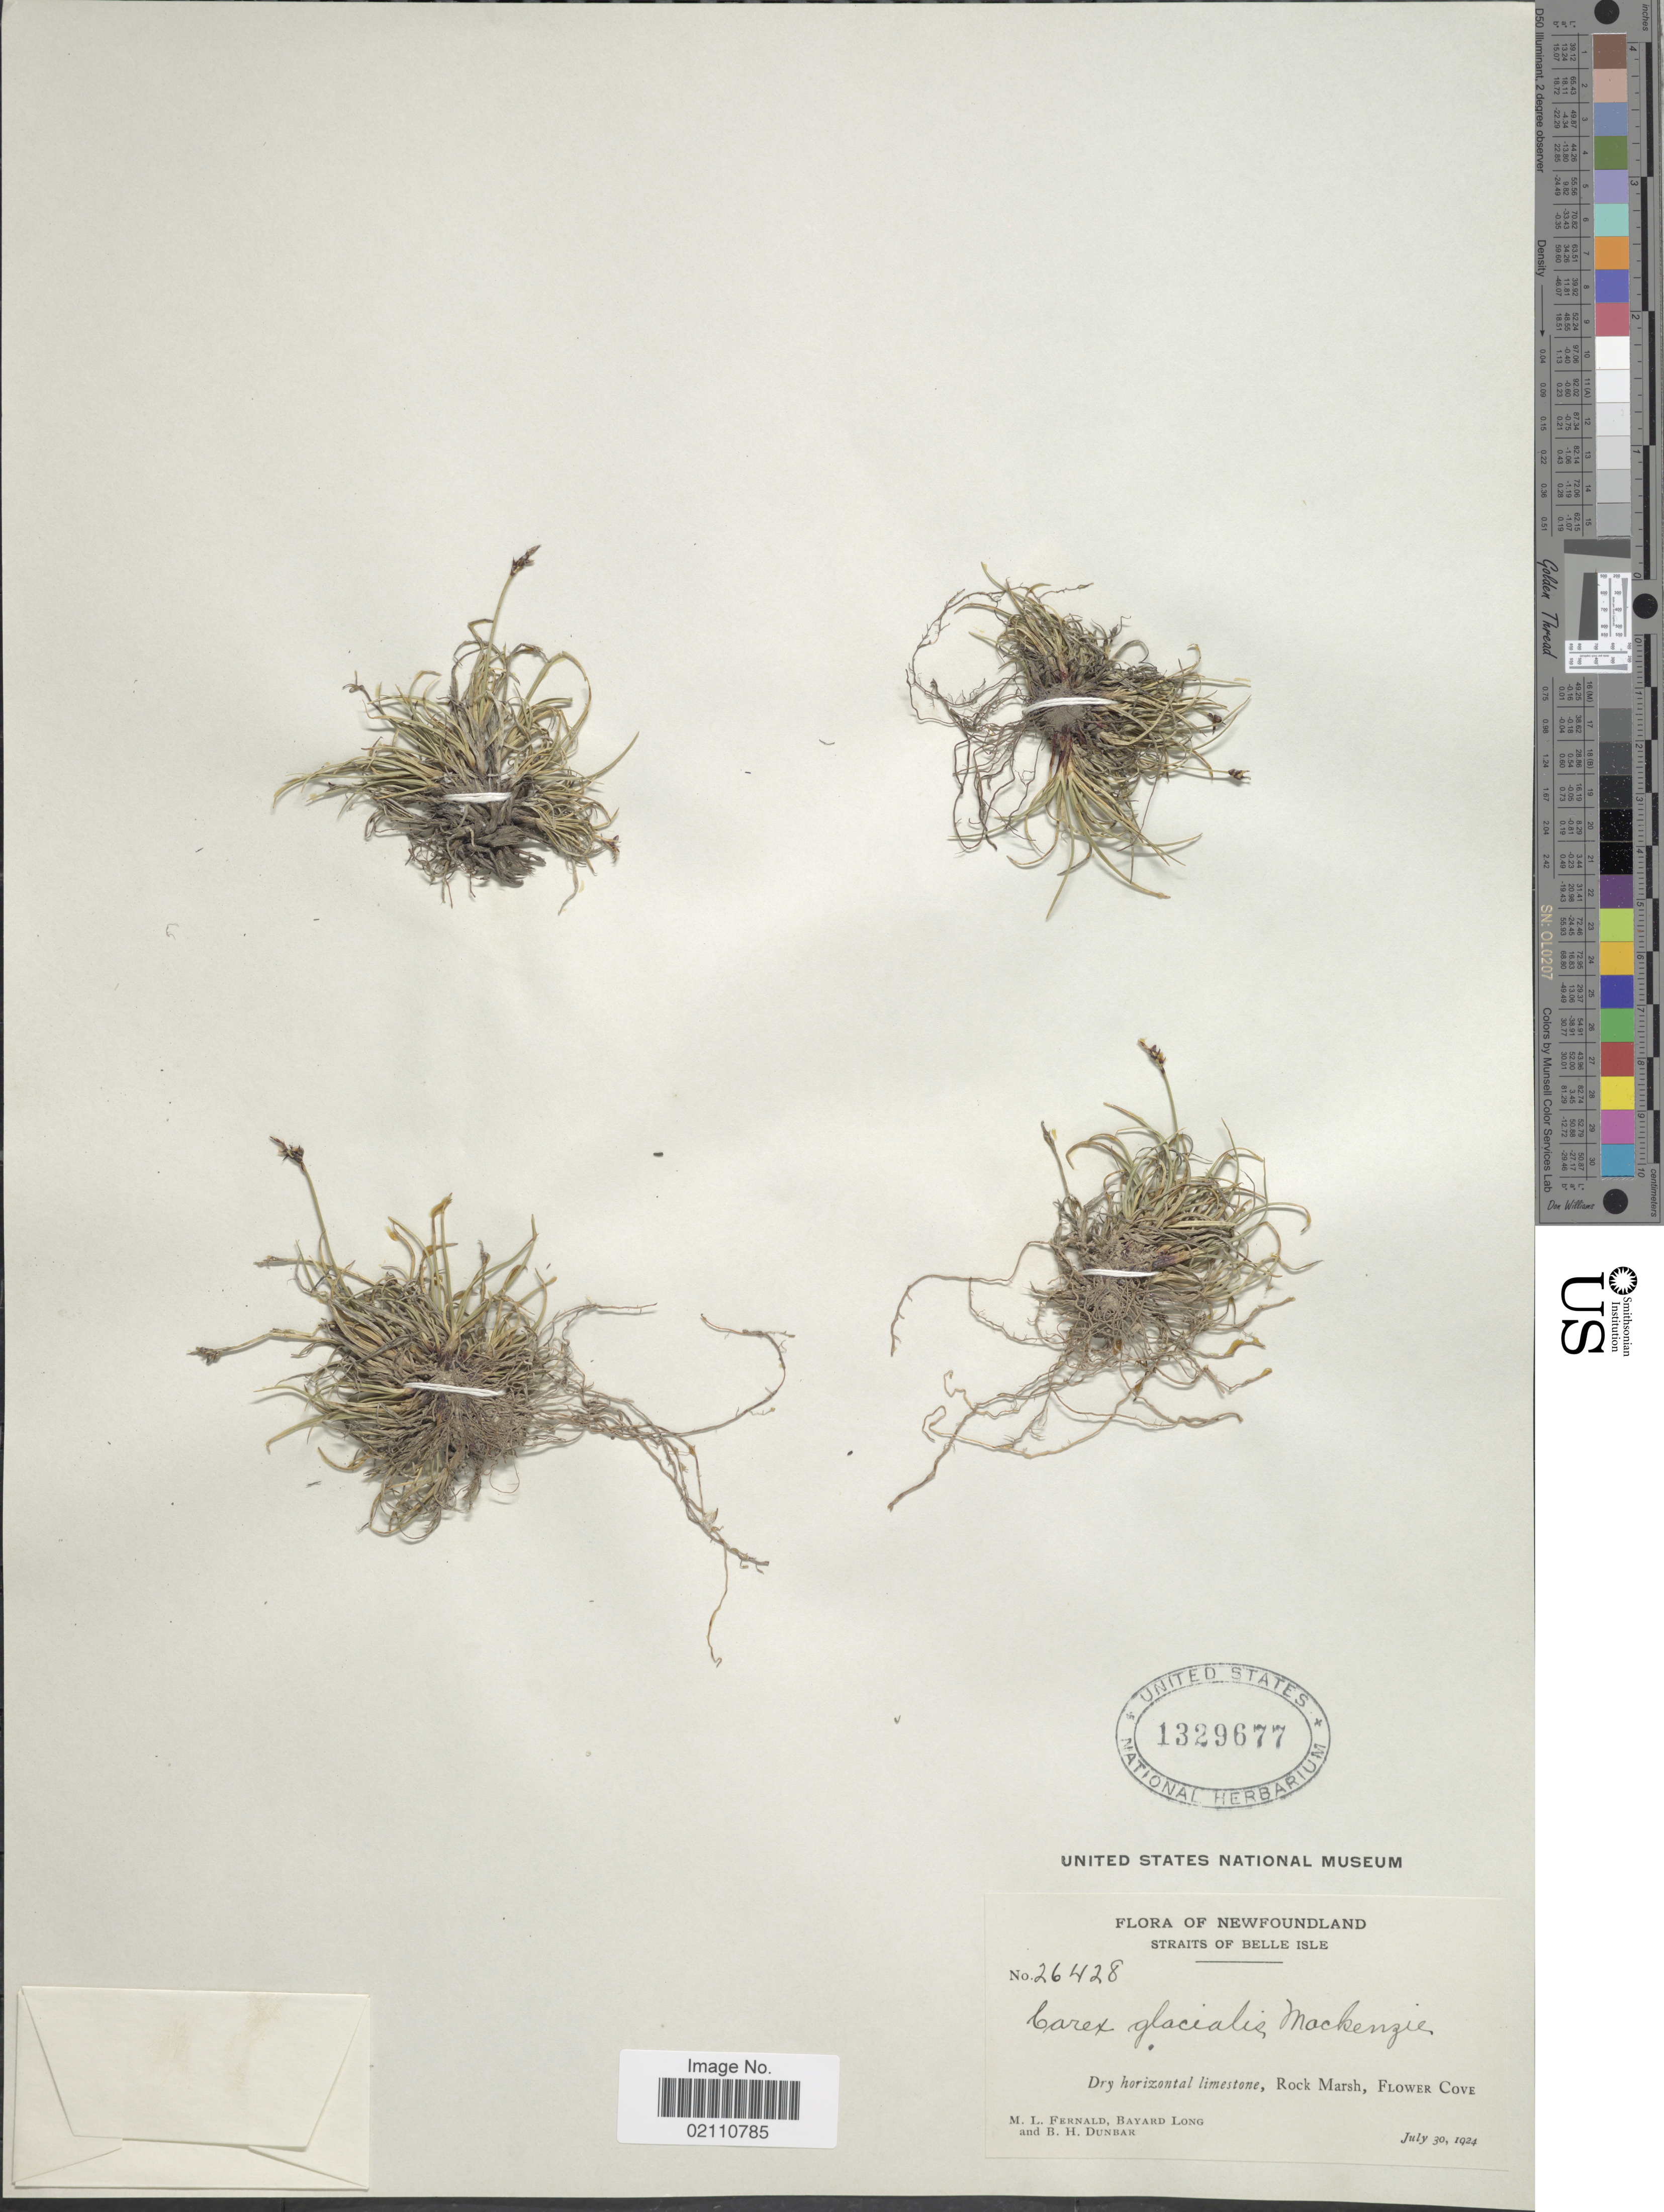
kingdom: Plantae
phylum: Tracheophyta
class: Liliopsida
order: Poales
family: Cyperaceae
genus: Carex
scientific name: Carex glacialis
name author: Mack.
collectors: M. L. Fernald, B. Long & B. Dunbar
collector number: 26428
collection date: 1924-07-30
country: Canada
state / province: Newfoundland and Labrador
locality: Straits of Belle Isle, Rock Marsh, Flower Cove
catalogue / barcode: US 1329677